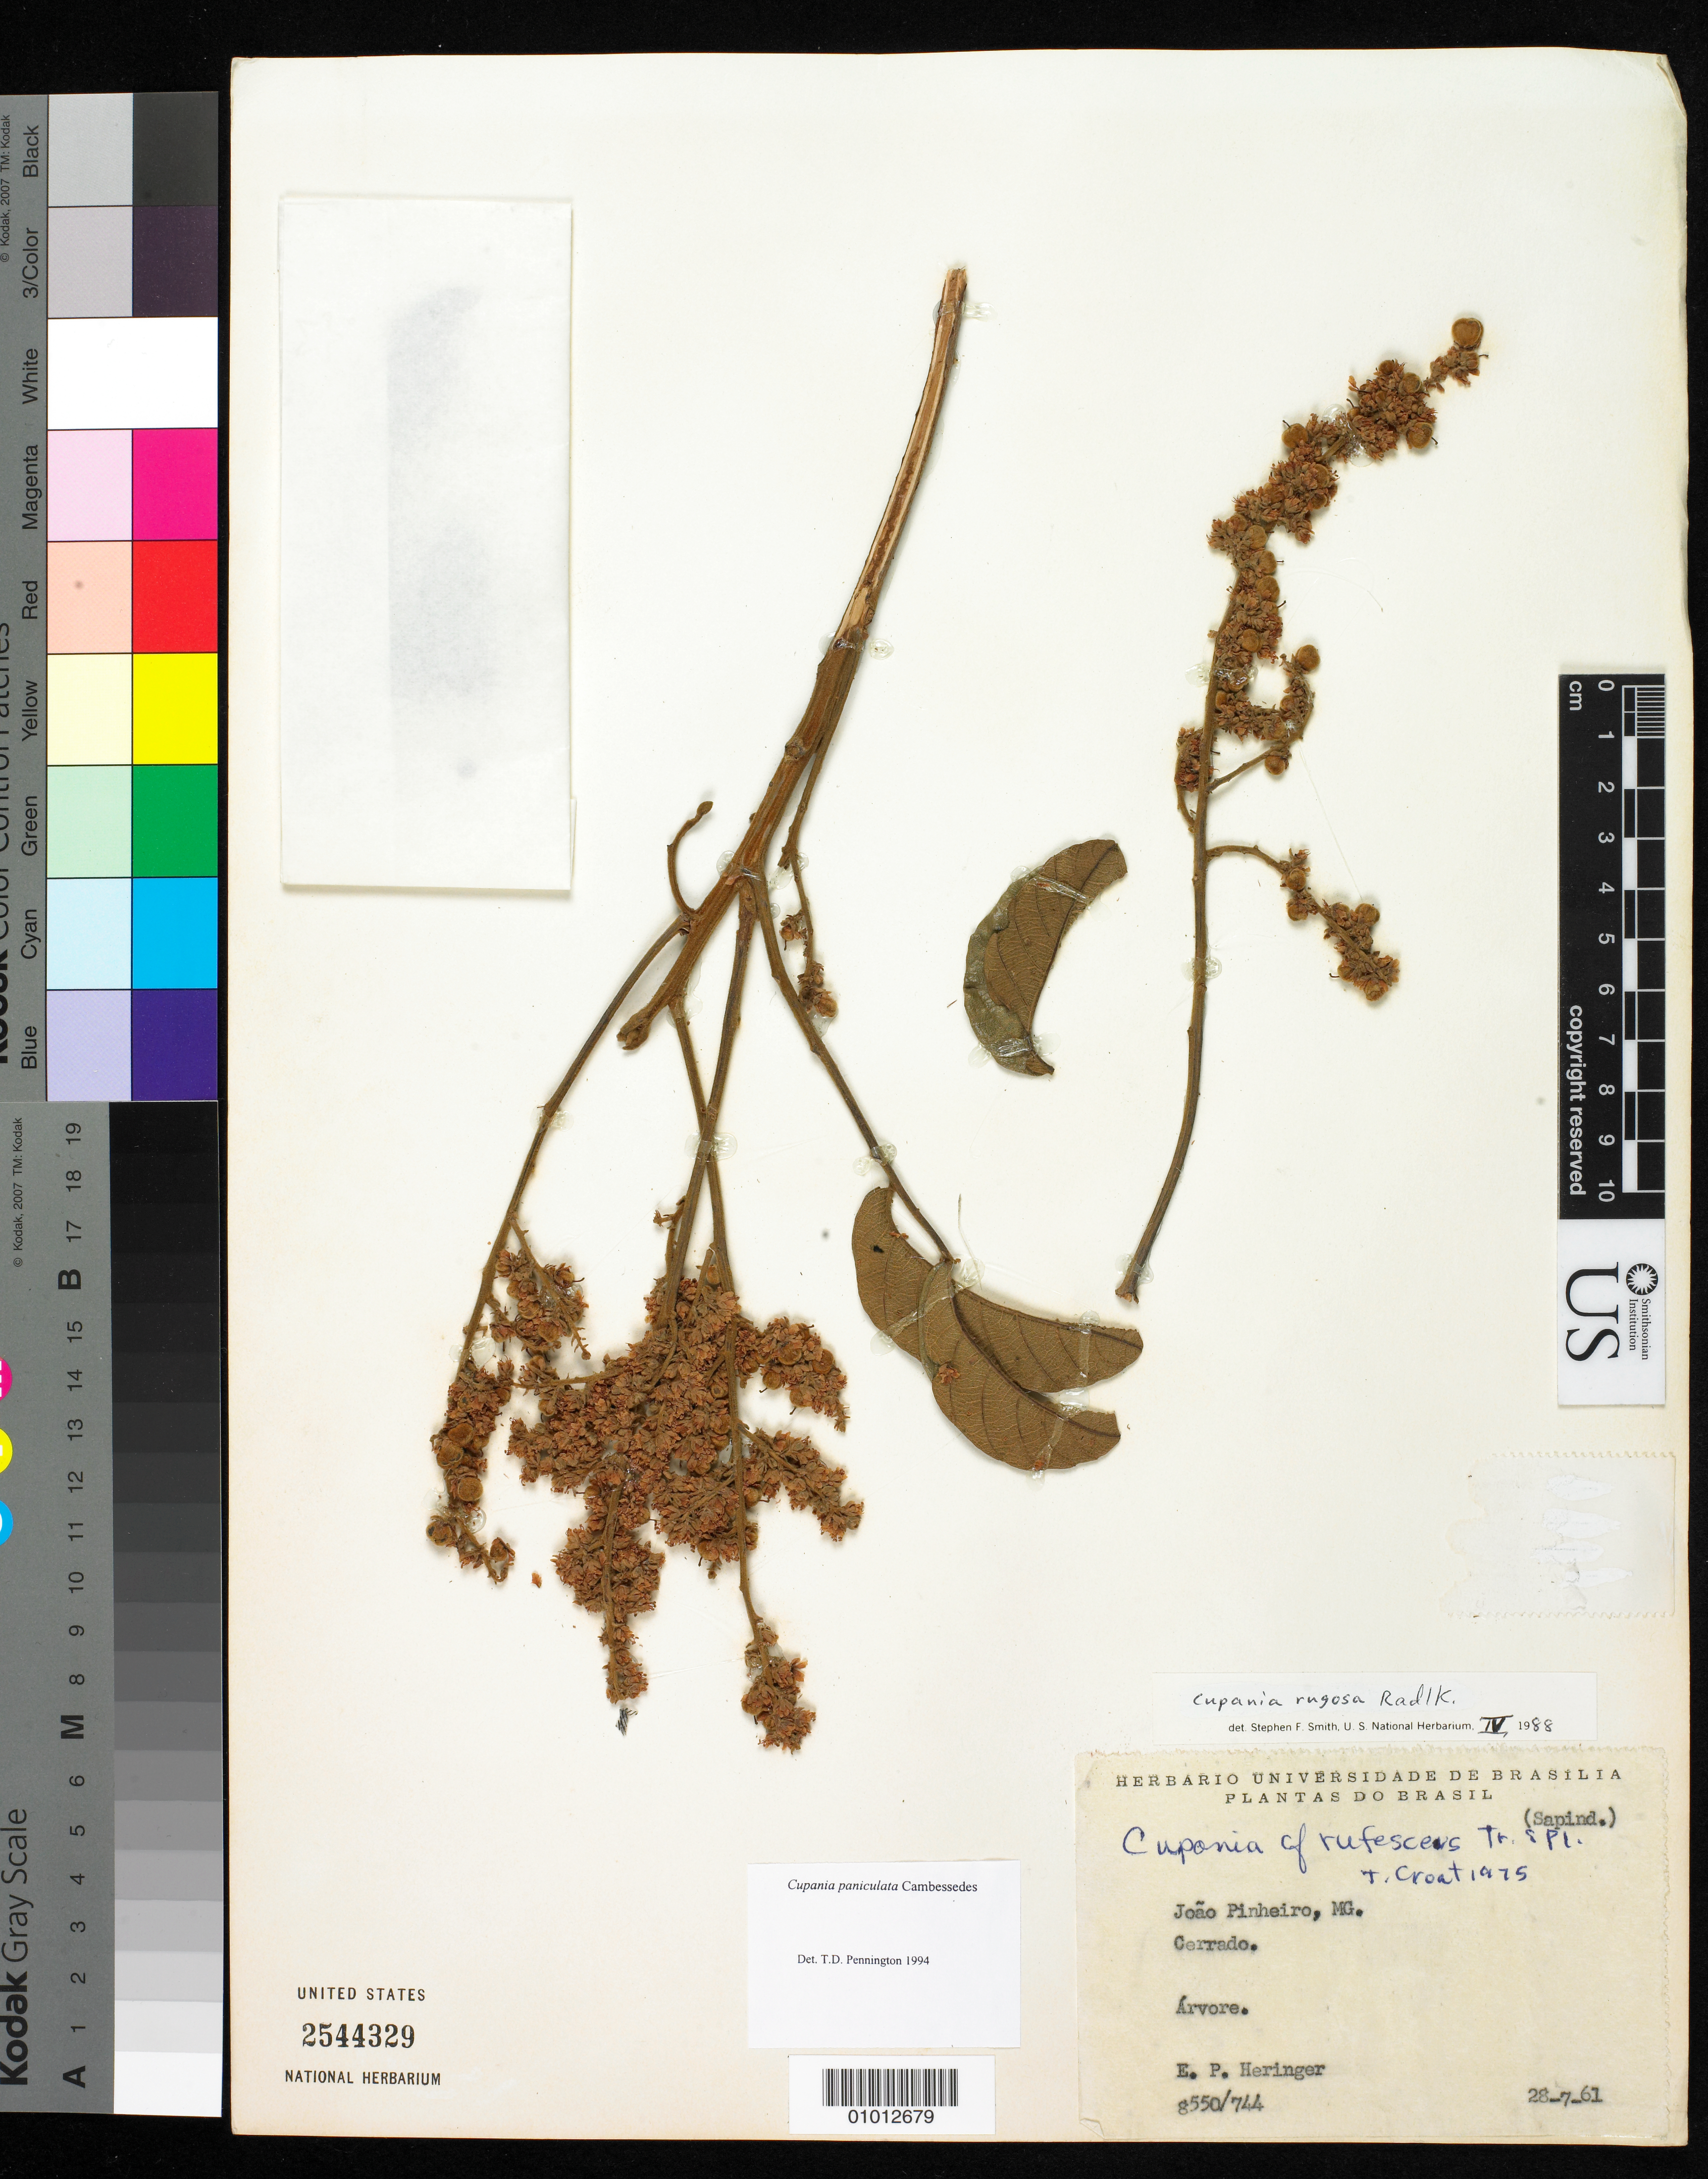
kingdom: Plantae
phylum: Tracheophyta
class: Magnoliopsida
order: Sapindales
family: Sapindaceae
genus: Cupania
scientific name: Cupania paniculata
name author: Cambess.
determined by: Pennington, T. D., (K)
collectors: E. P. Heringer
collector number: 8550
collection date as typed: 28 Jul 1961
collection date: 1961-07-28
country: Brazil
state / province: Minas Gerais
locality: João Pinheiro.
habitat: Cerrado.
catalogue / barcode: US 2544329